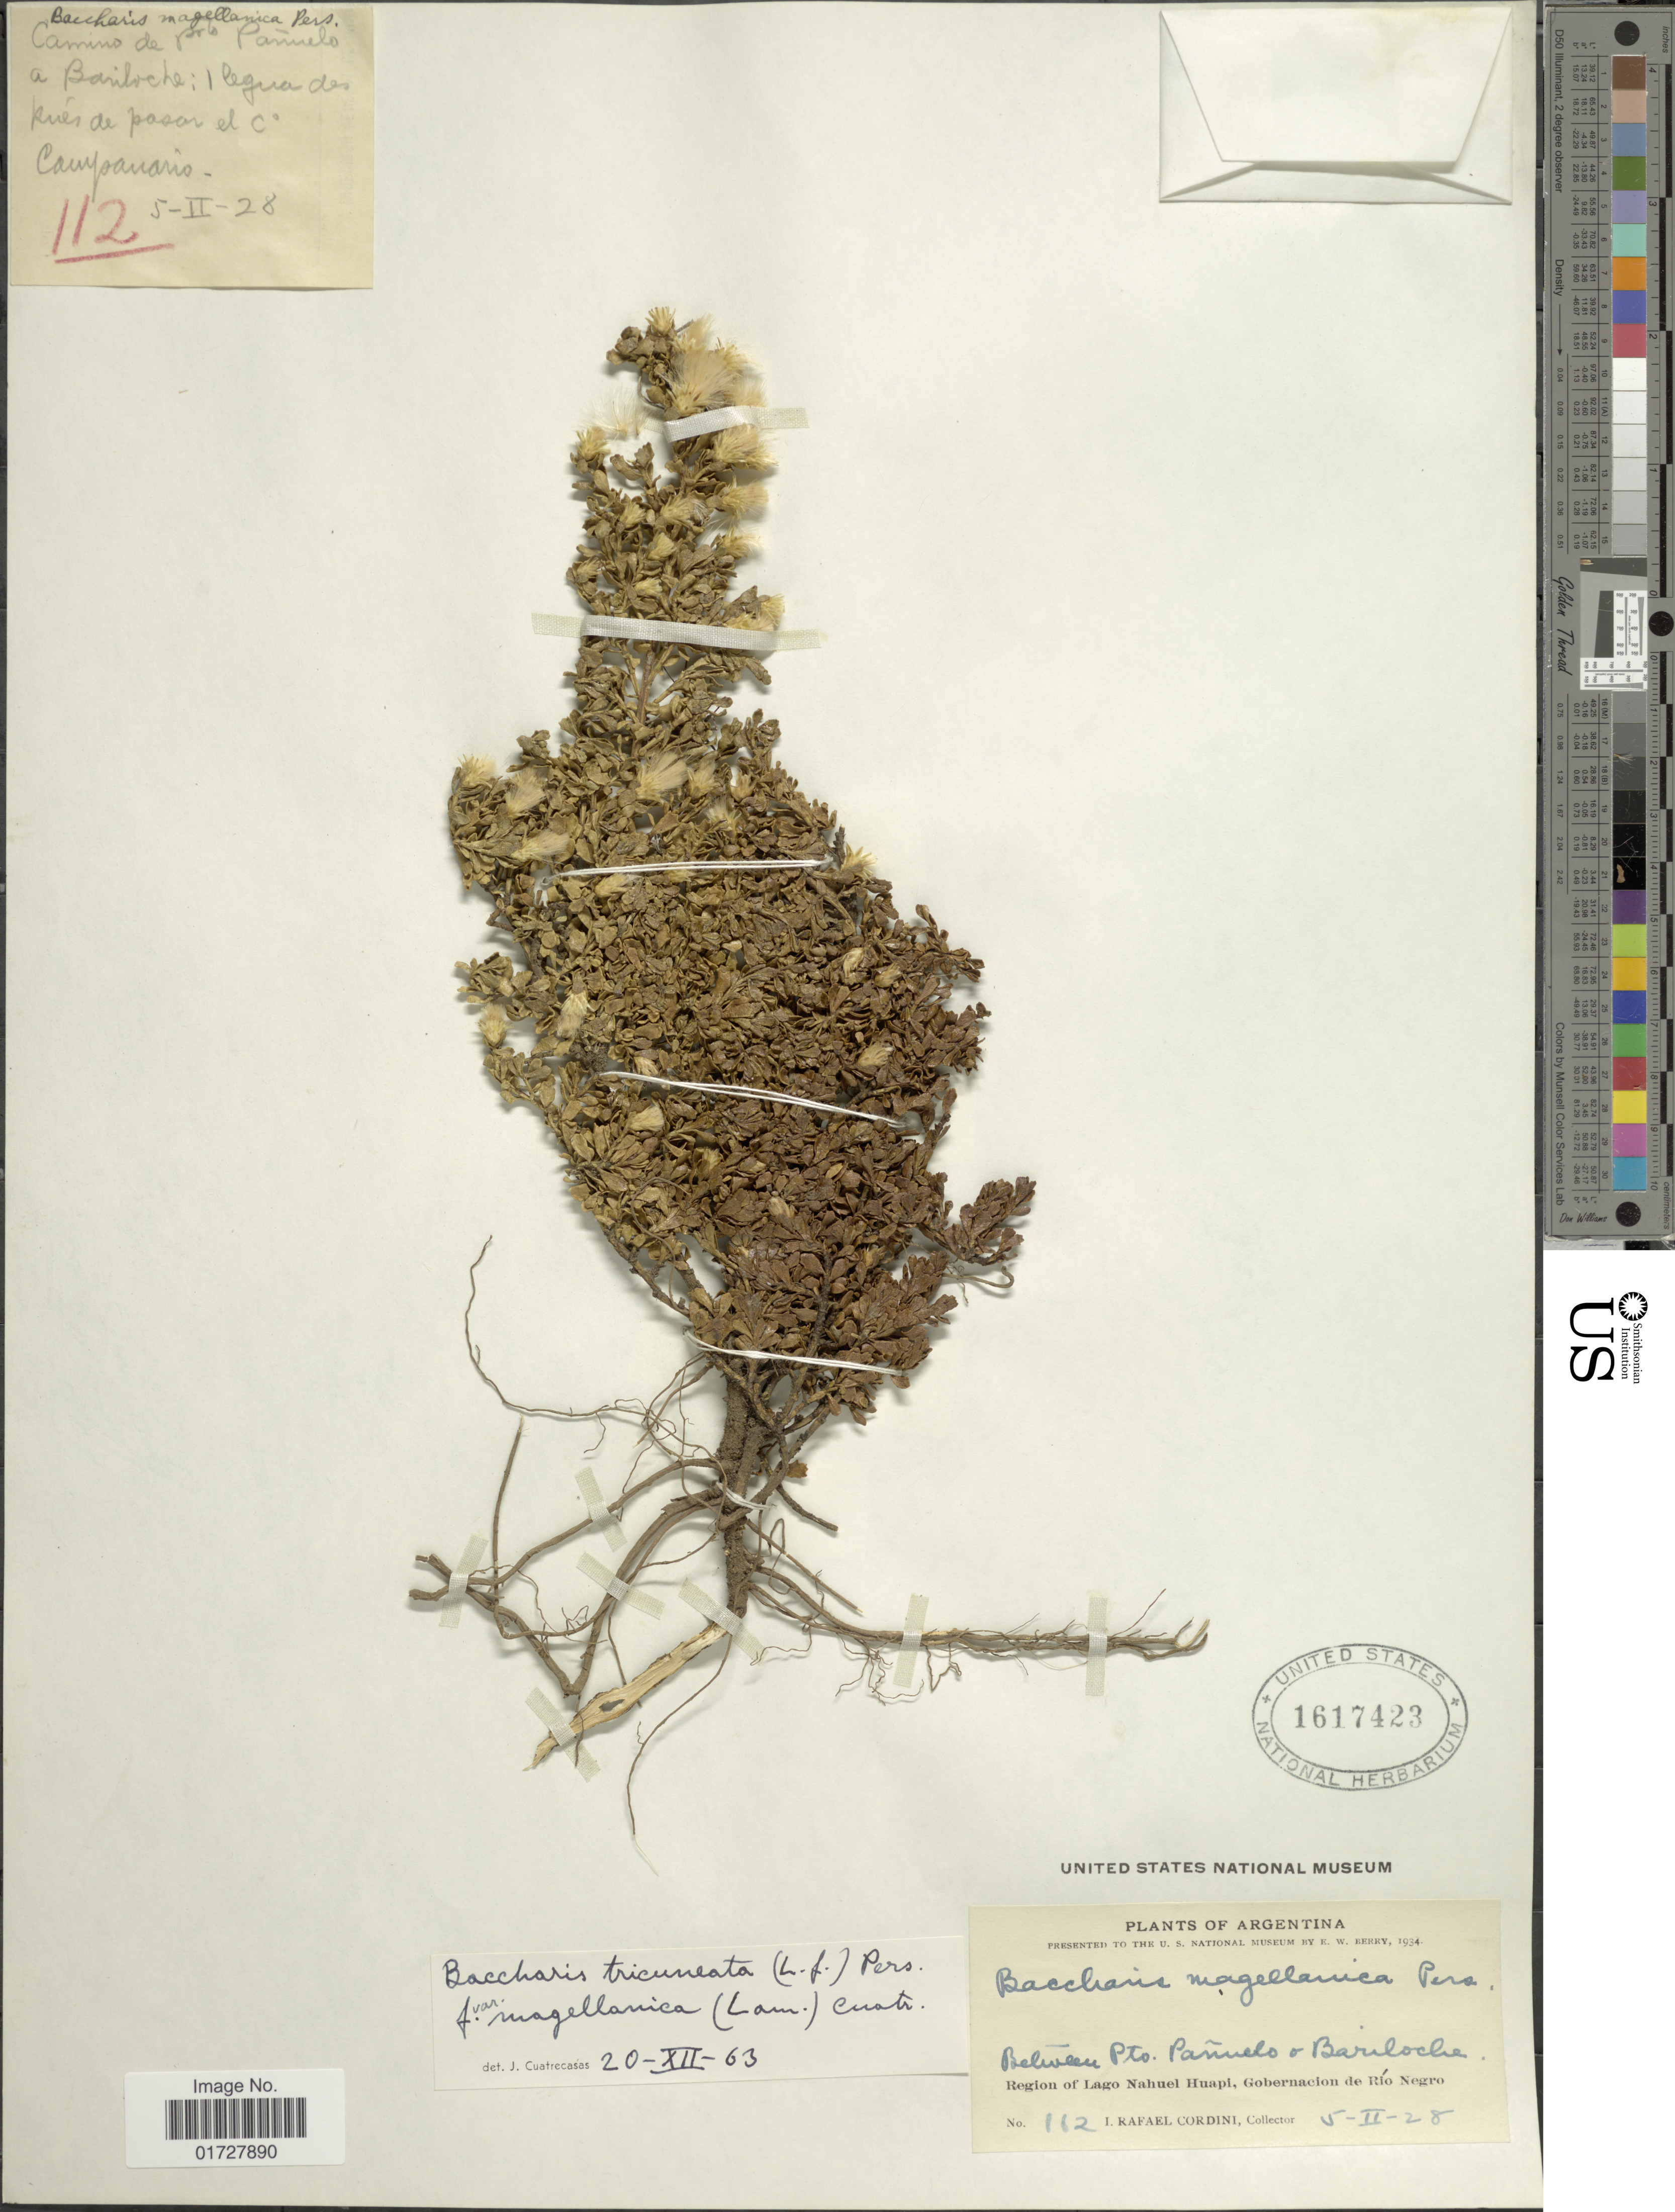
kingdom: Plantae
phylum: Tracheophyta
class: Magnoliopsida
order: Asterales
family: Asteraceae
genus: Baccharis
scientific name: Baccharis tricuneata var. magellanica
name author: (Lam.) Cuatrec.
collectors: I. Cordini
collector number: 112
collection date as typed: Transcribed d/m/y: 5/2/28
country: Argentina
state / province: Rio Negro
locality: Between Pto. Panuelo & Bariloche, Region of Lago Nahuel Huapi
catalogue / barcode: US 1617423